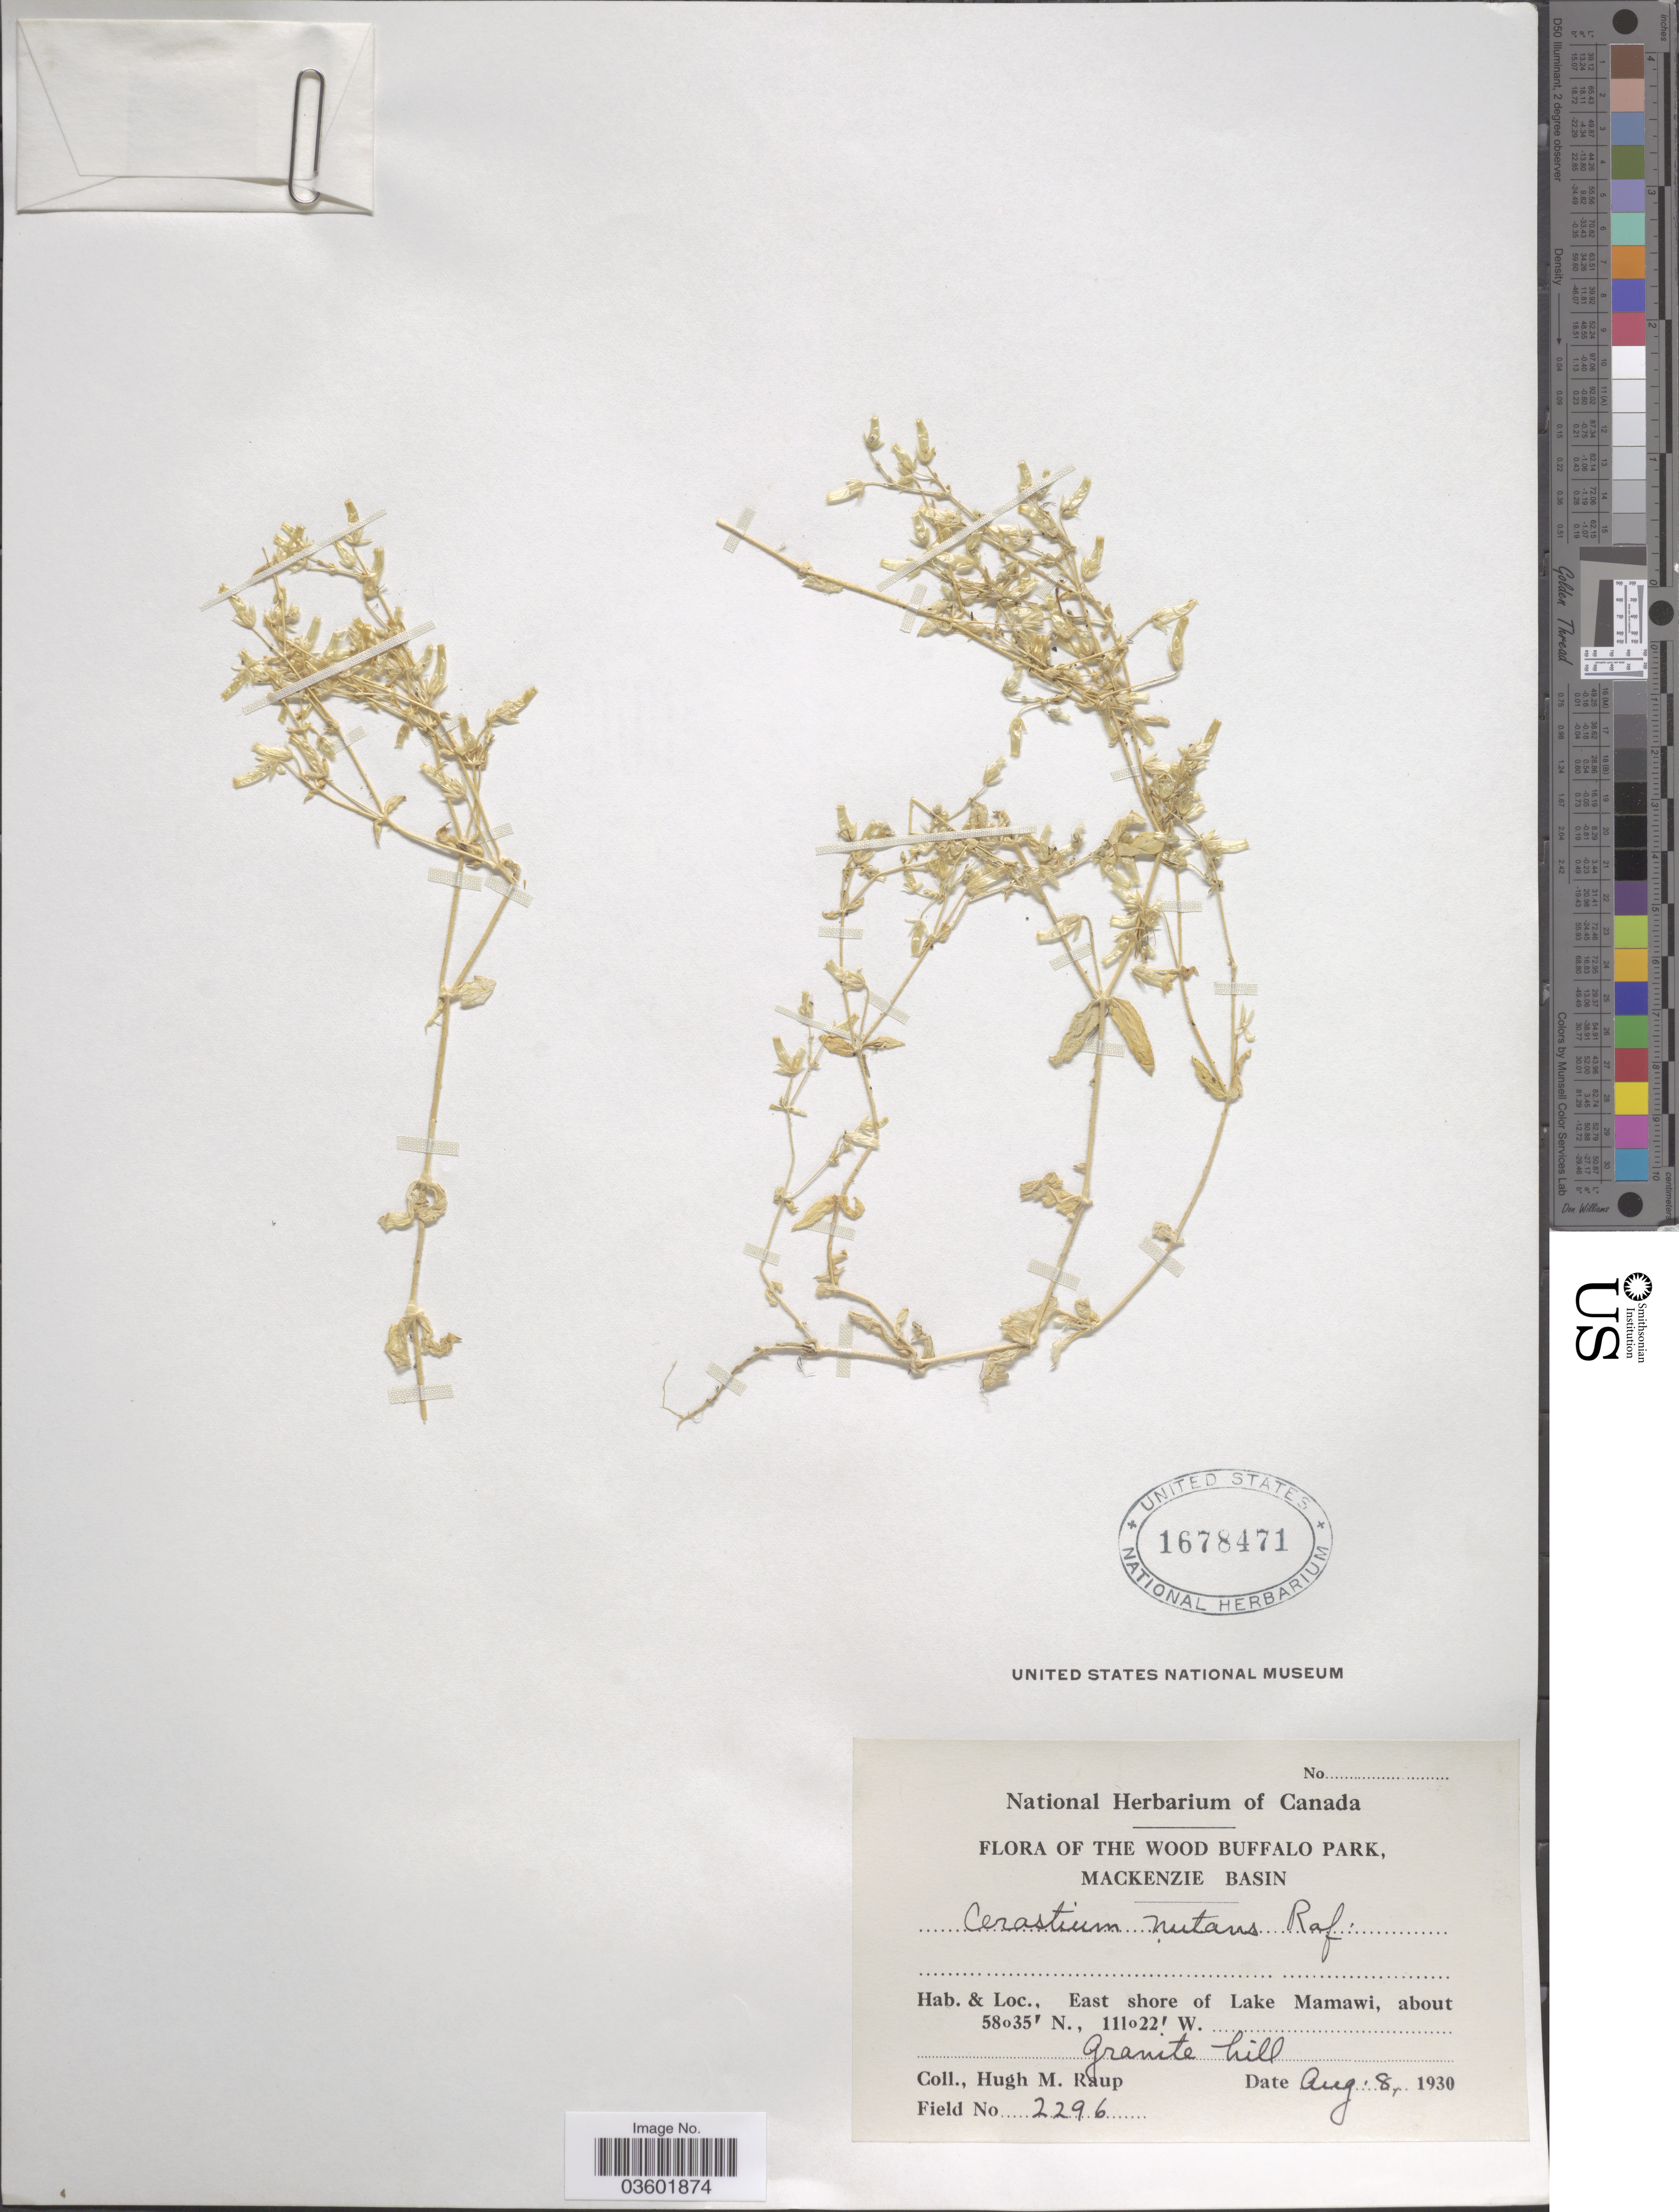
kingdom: Plantae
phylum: Tracheophyta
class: Magnoliopsida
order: Caryophyllales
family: Caryophyllaceae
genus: Cerastium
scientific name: Cerastium nutans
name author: Raf.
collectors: H. Raup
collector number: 2296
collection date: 1930-08-08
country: Canada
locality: Wood Buffalo Park, Mackenzie Basin. East shore of Lake Mamawi.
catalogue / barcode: US 1678471